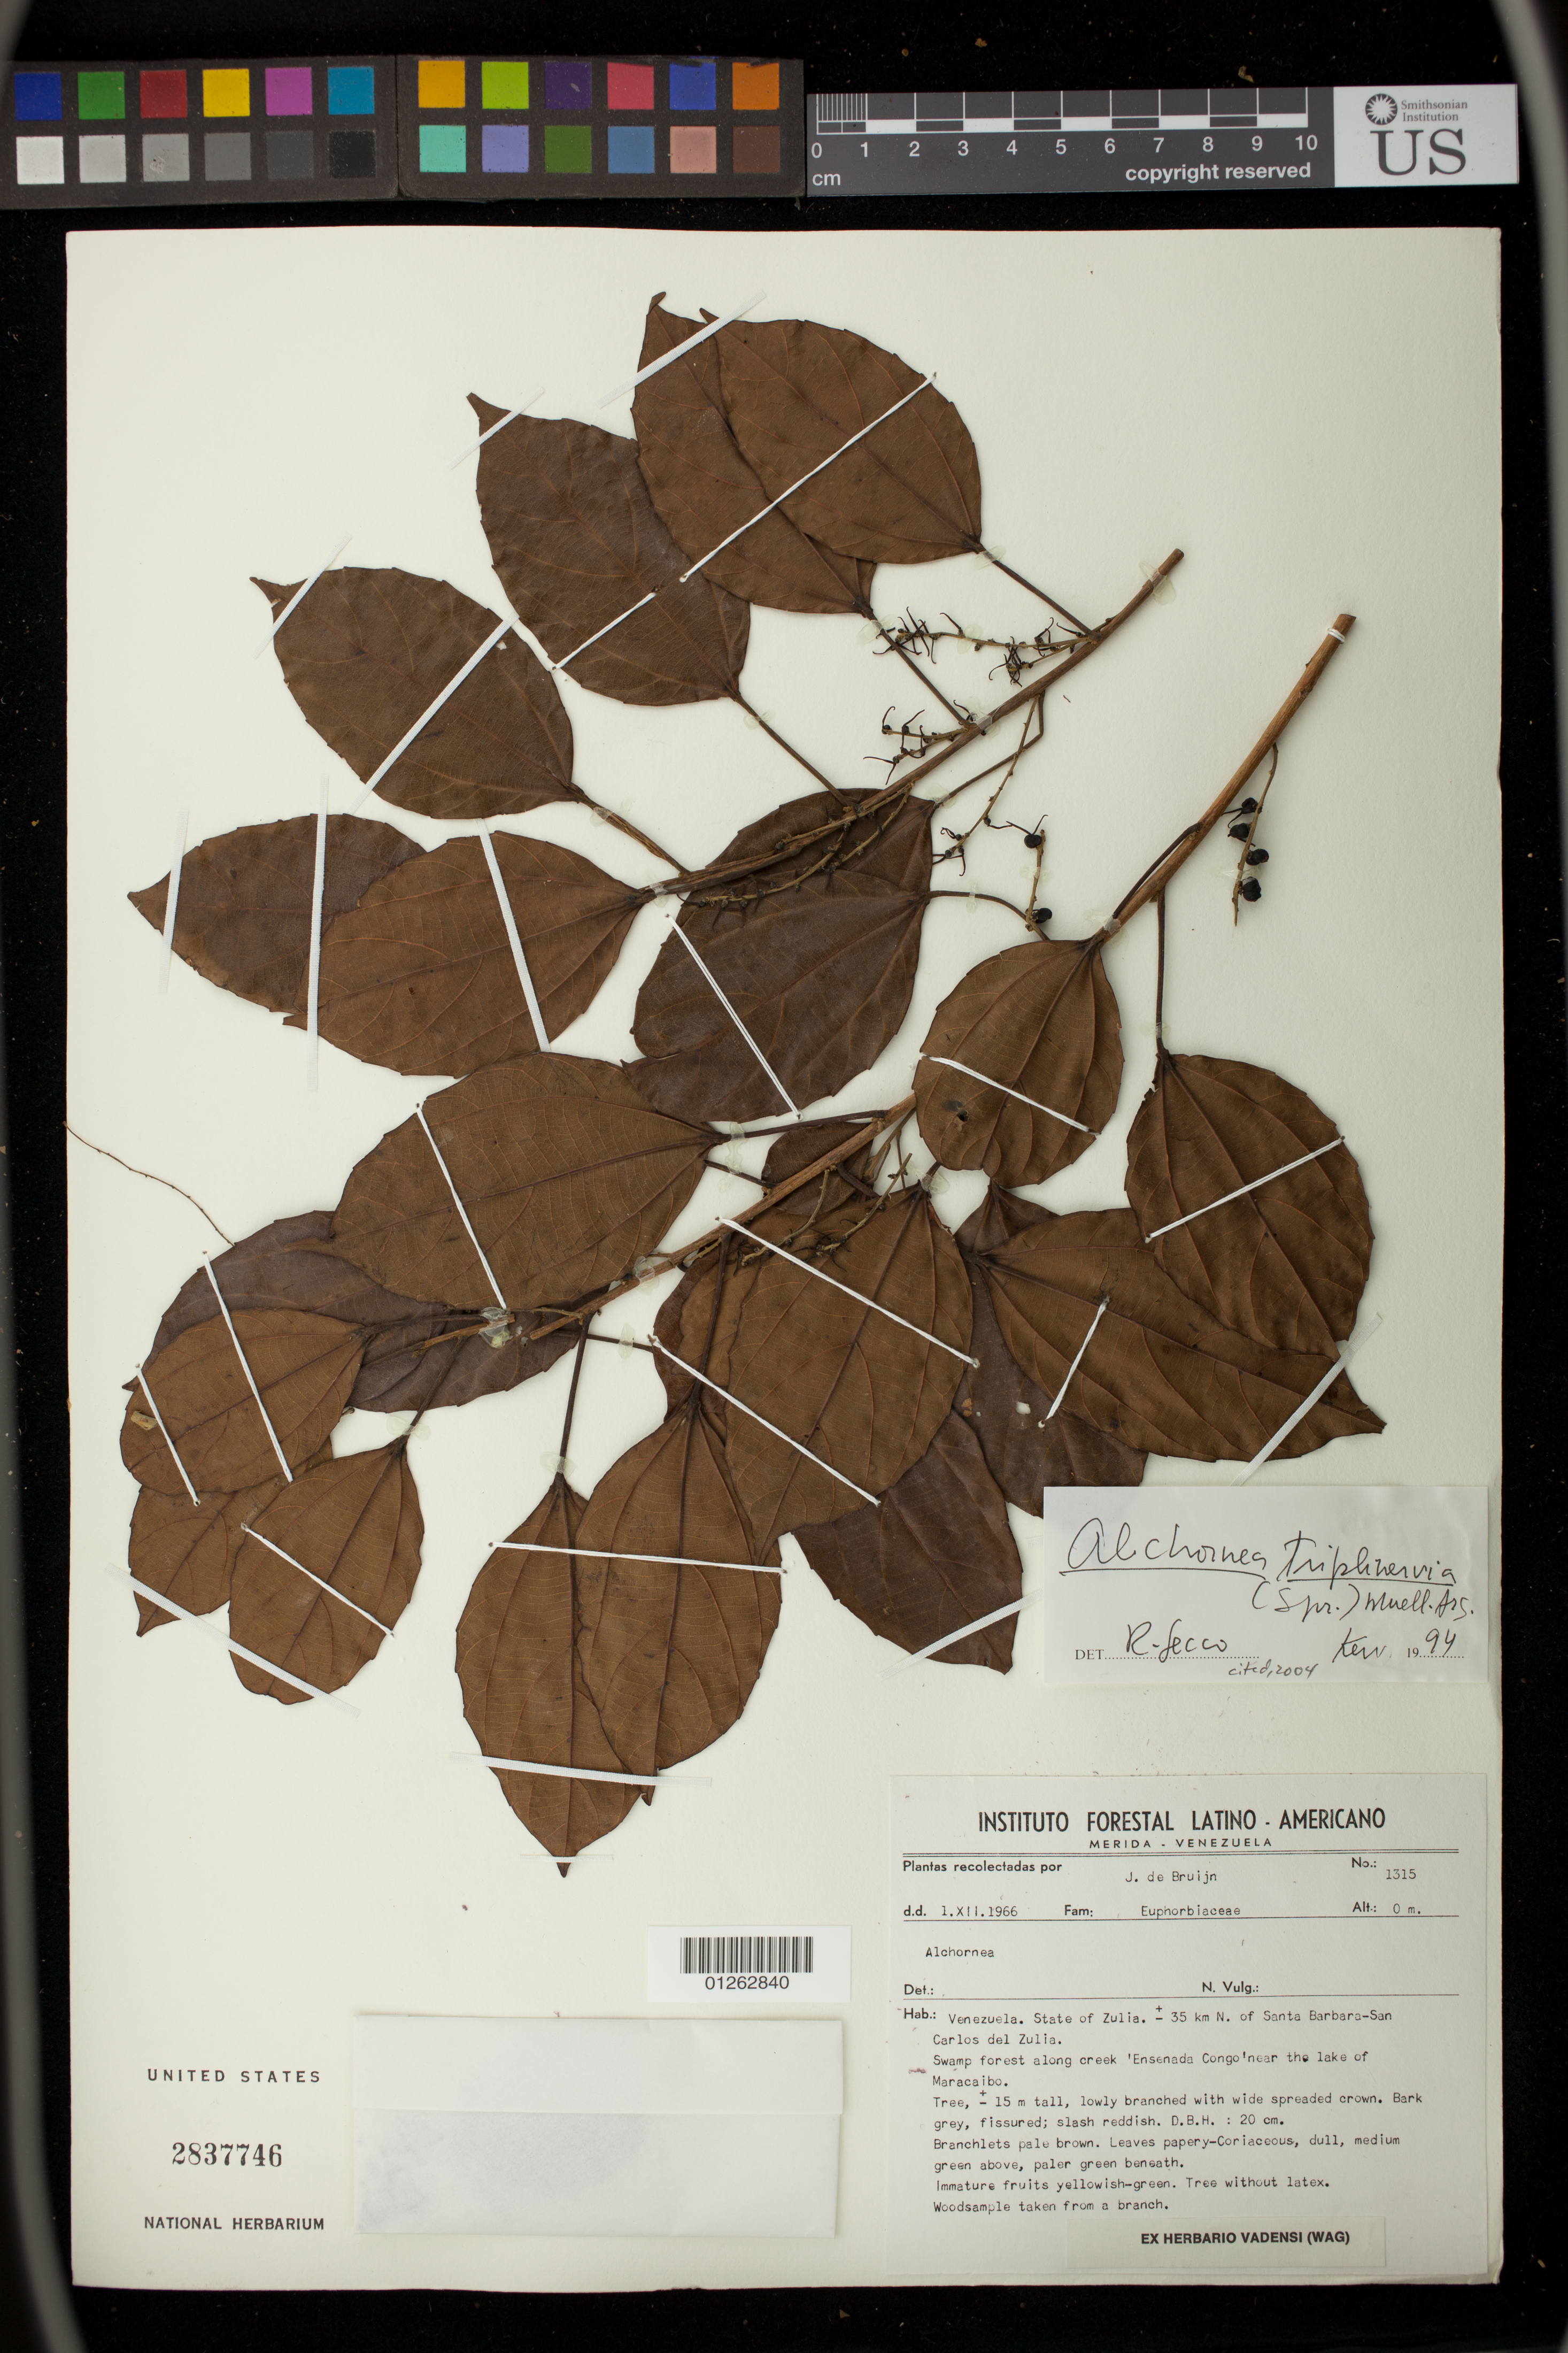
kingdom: Plantae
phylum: Tracheophyta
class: Magnoliopsida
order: Malpighiales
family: Euphorbiaceae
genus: Alchornea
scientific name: Alchornea triplinervia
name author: (Spreng.) Müll. Arg.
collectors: J. Bruijn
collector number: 1315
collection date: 1966-12-01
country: Venezuela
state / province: Zulia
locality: ¦ 35 km N. of Santa Barbara-San Carlos del Zulia. Swamp forest along creek 'Ensenada Congo' near the lake of Maracaibo.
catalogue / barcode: US 2837746